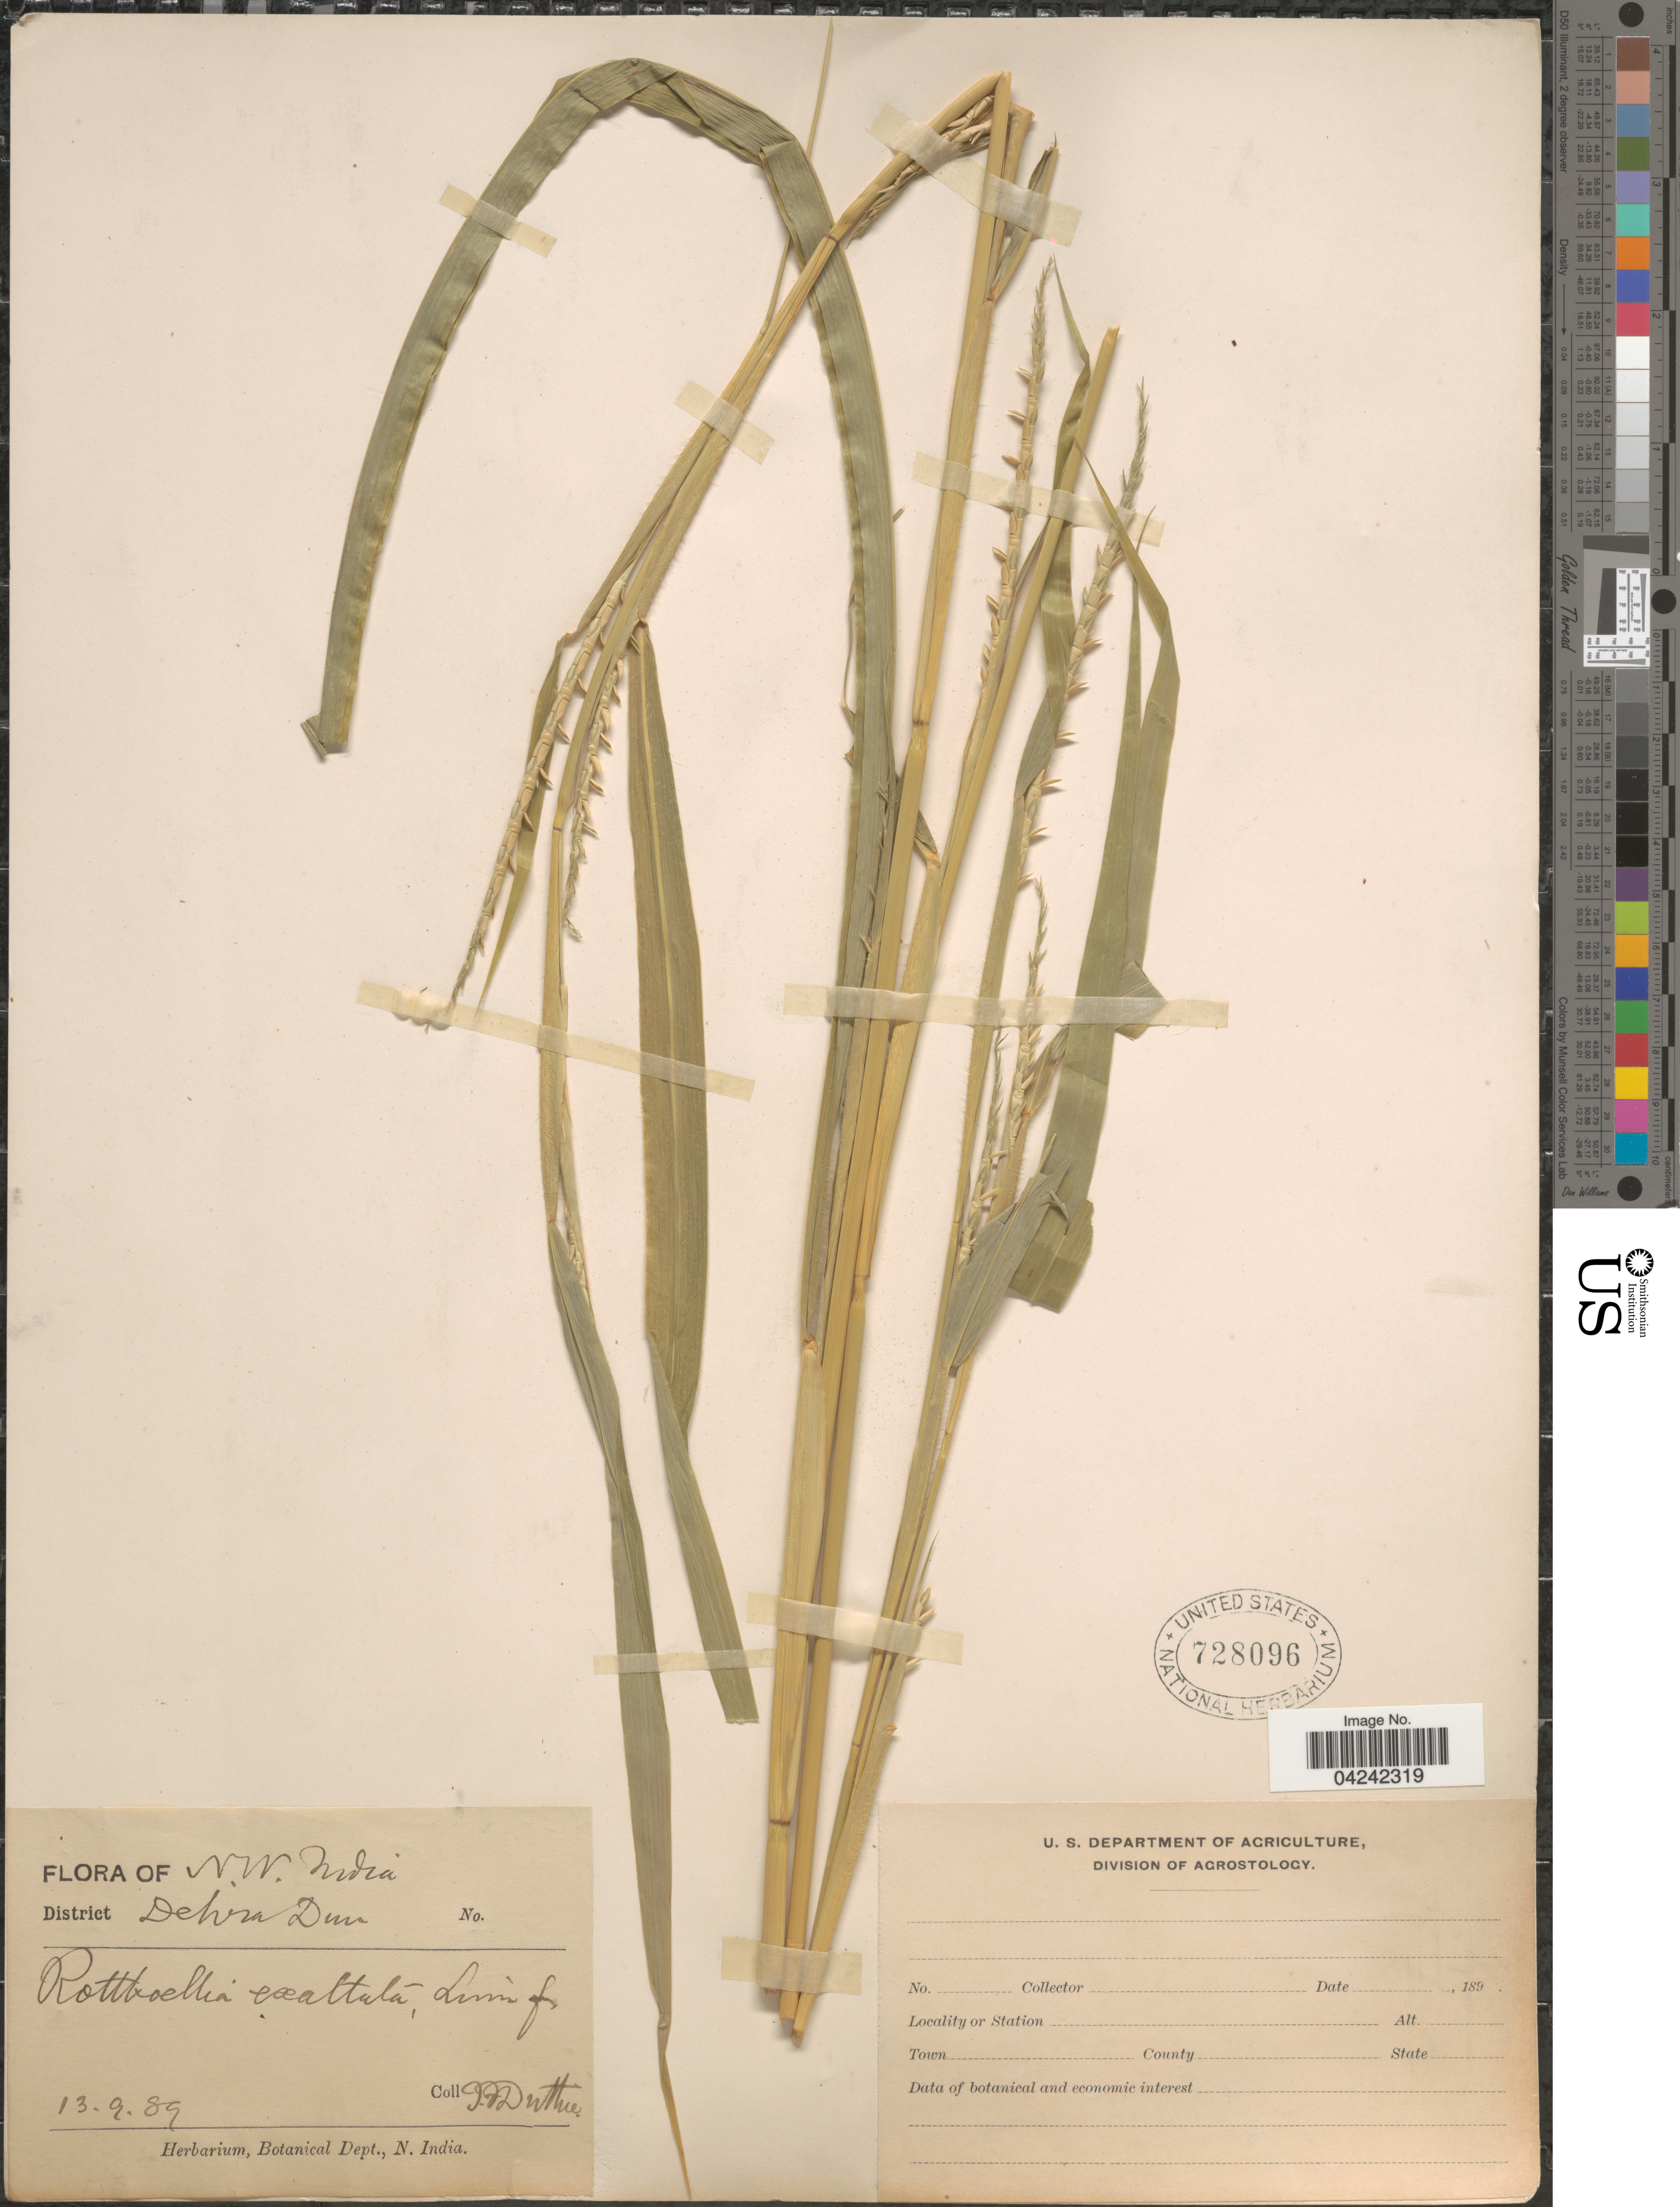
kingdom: Plantae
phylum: Tracheophyta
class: Liliopsida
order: Poales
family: Poaceae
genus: Rottboellia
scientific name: Rottboellia cochinchinensis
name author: (Lour.) Clayton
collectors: J. F. Duthie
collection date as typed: Transcribed d/m/y: 13/9/89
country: India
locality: N.W. India. District Dehra Dun.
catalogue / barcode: US 728096